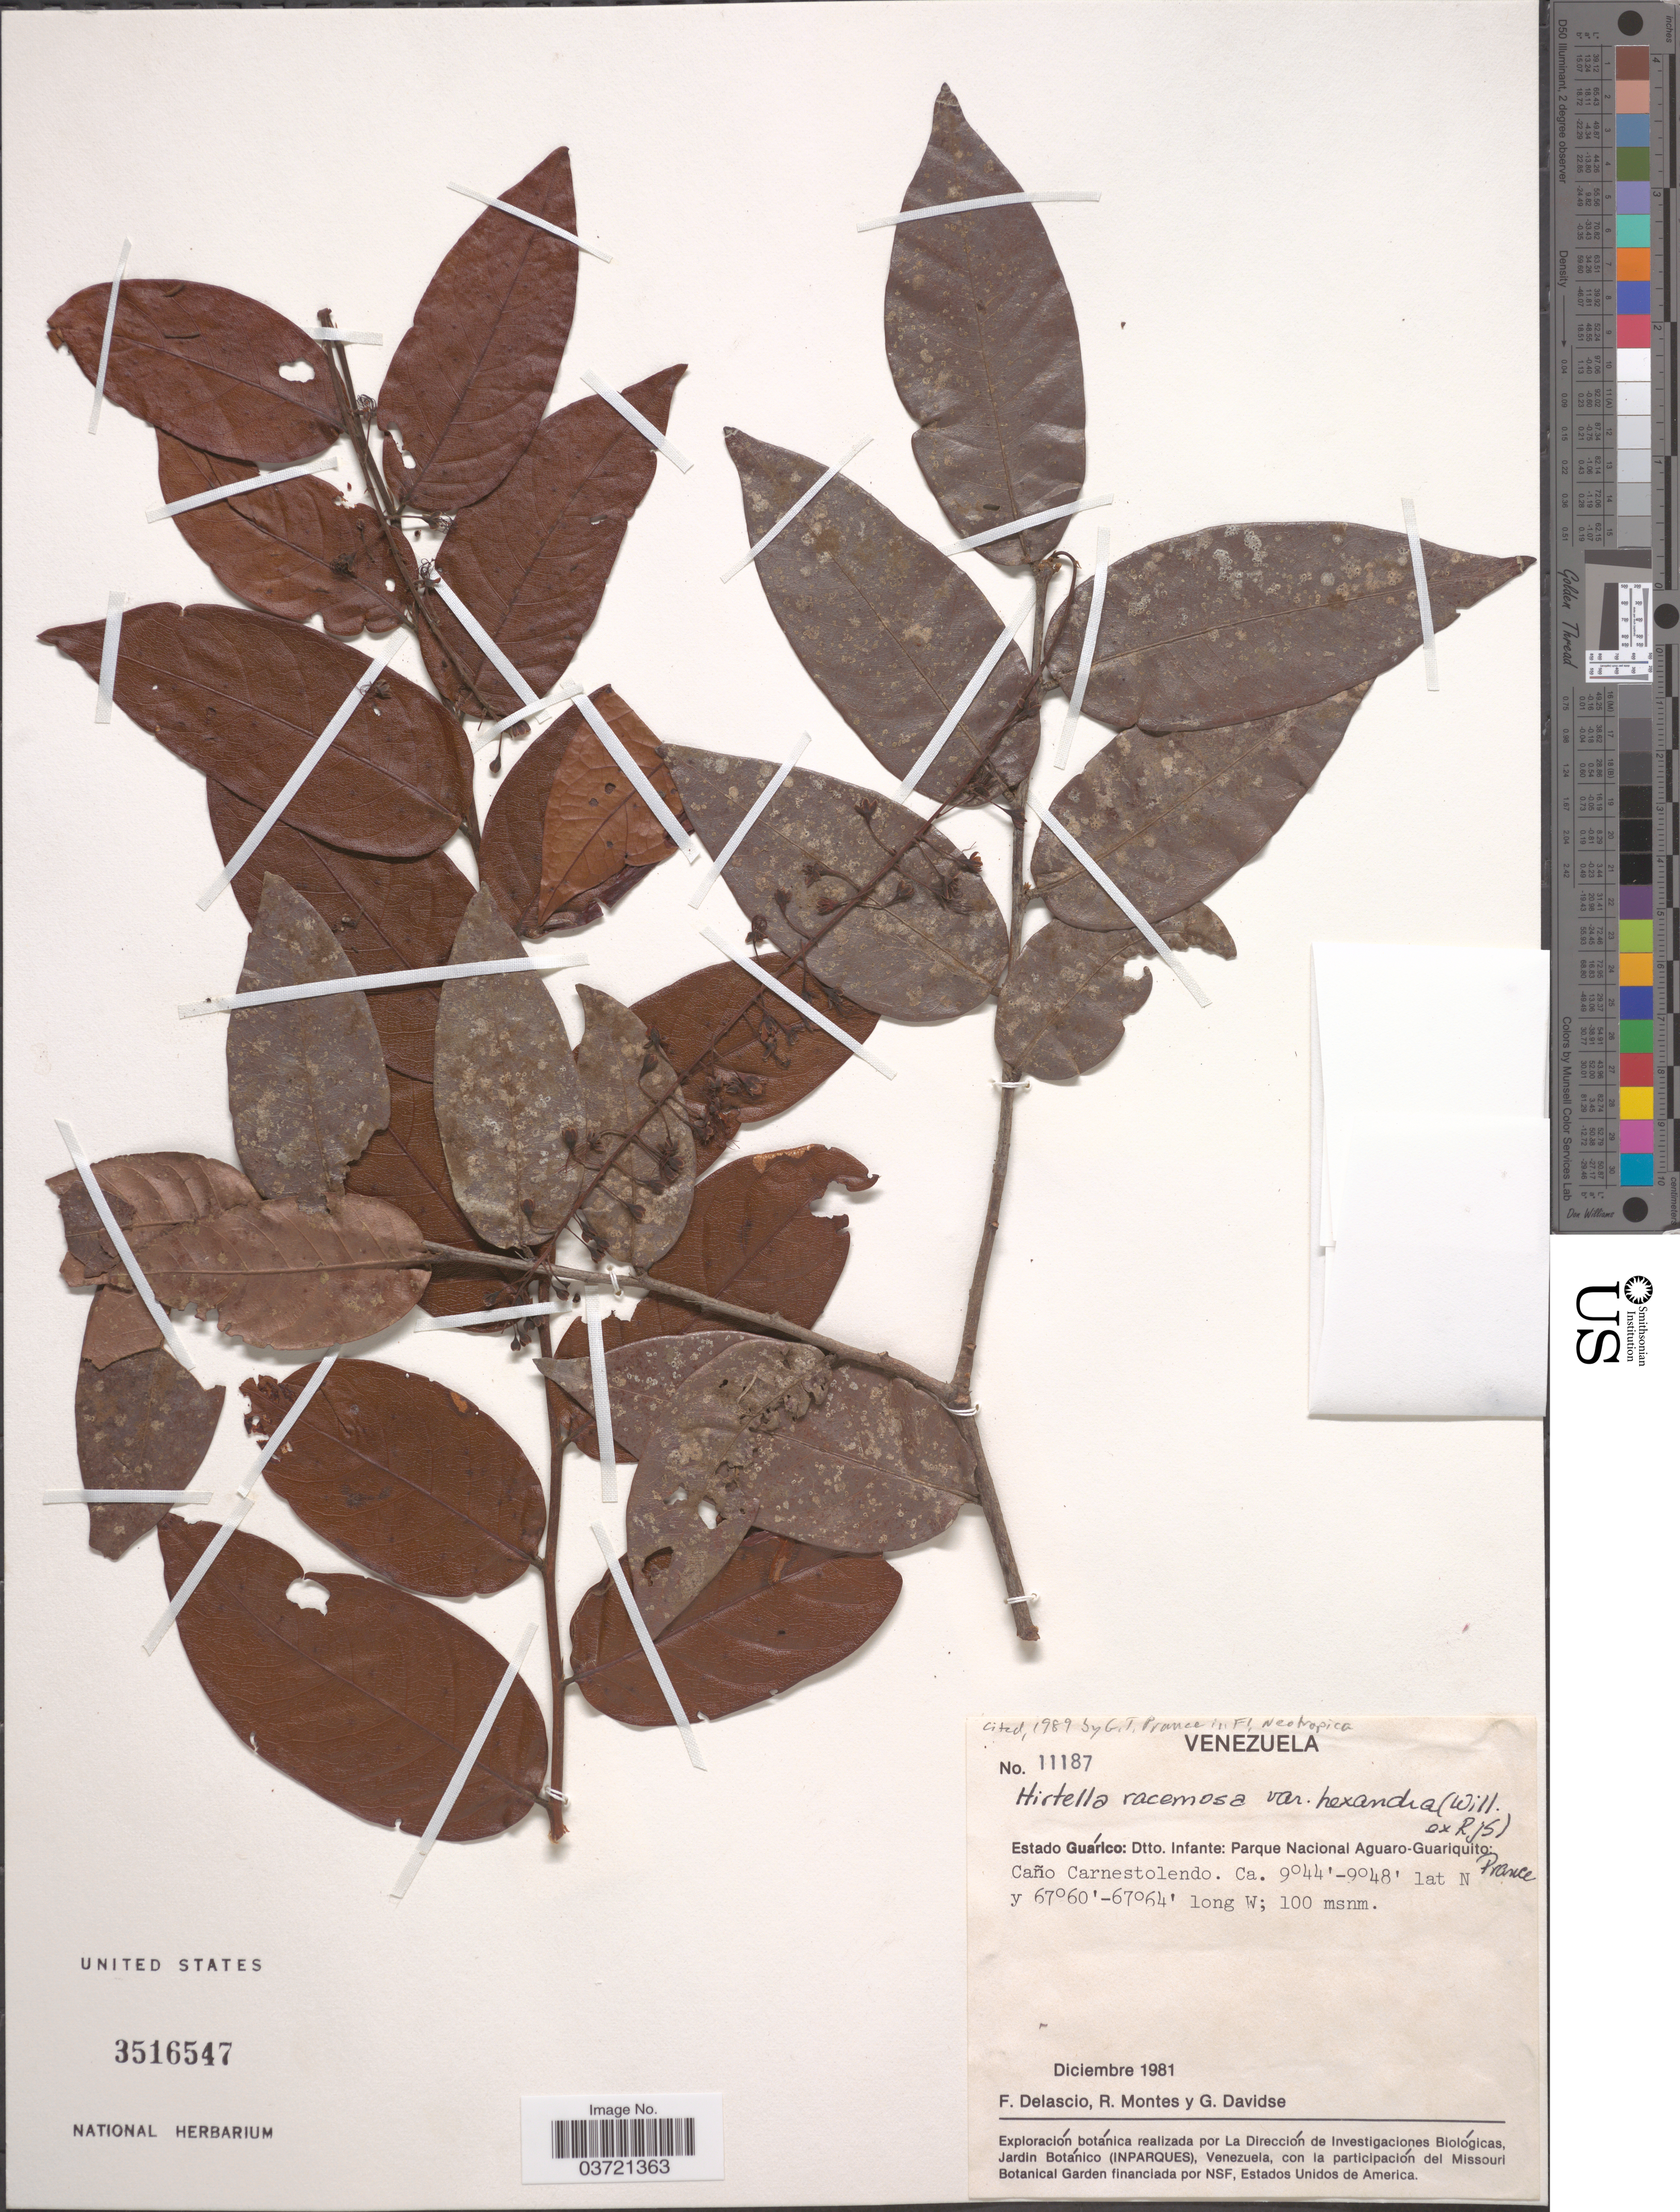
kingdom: Plantae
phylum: Tracheophyta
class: Magnoliopsida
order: Malpighiales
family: Chrysobalanaceae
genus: Hirtella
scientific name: Hirtella racemosa var. hexandra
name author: (Willd. ex Roem. & Schult.) Prance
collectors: F. Delascio C., R. Montes & G. Davidse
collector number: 11187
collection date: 1981-12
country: Venezuela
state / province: Guarico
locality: Estado Guárico: Dtto. Infante: Parque Nacional Aguaro-Guariquito: Caño Carnestolendo.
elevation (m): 100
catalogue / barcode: US 3516547